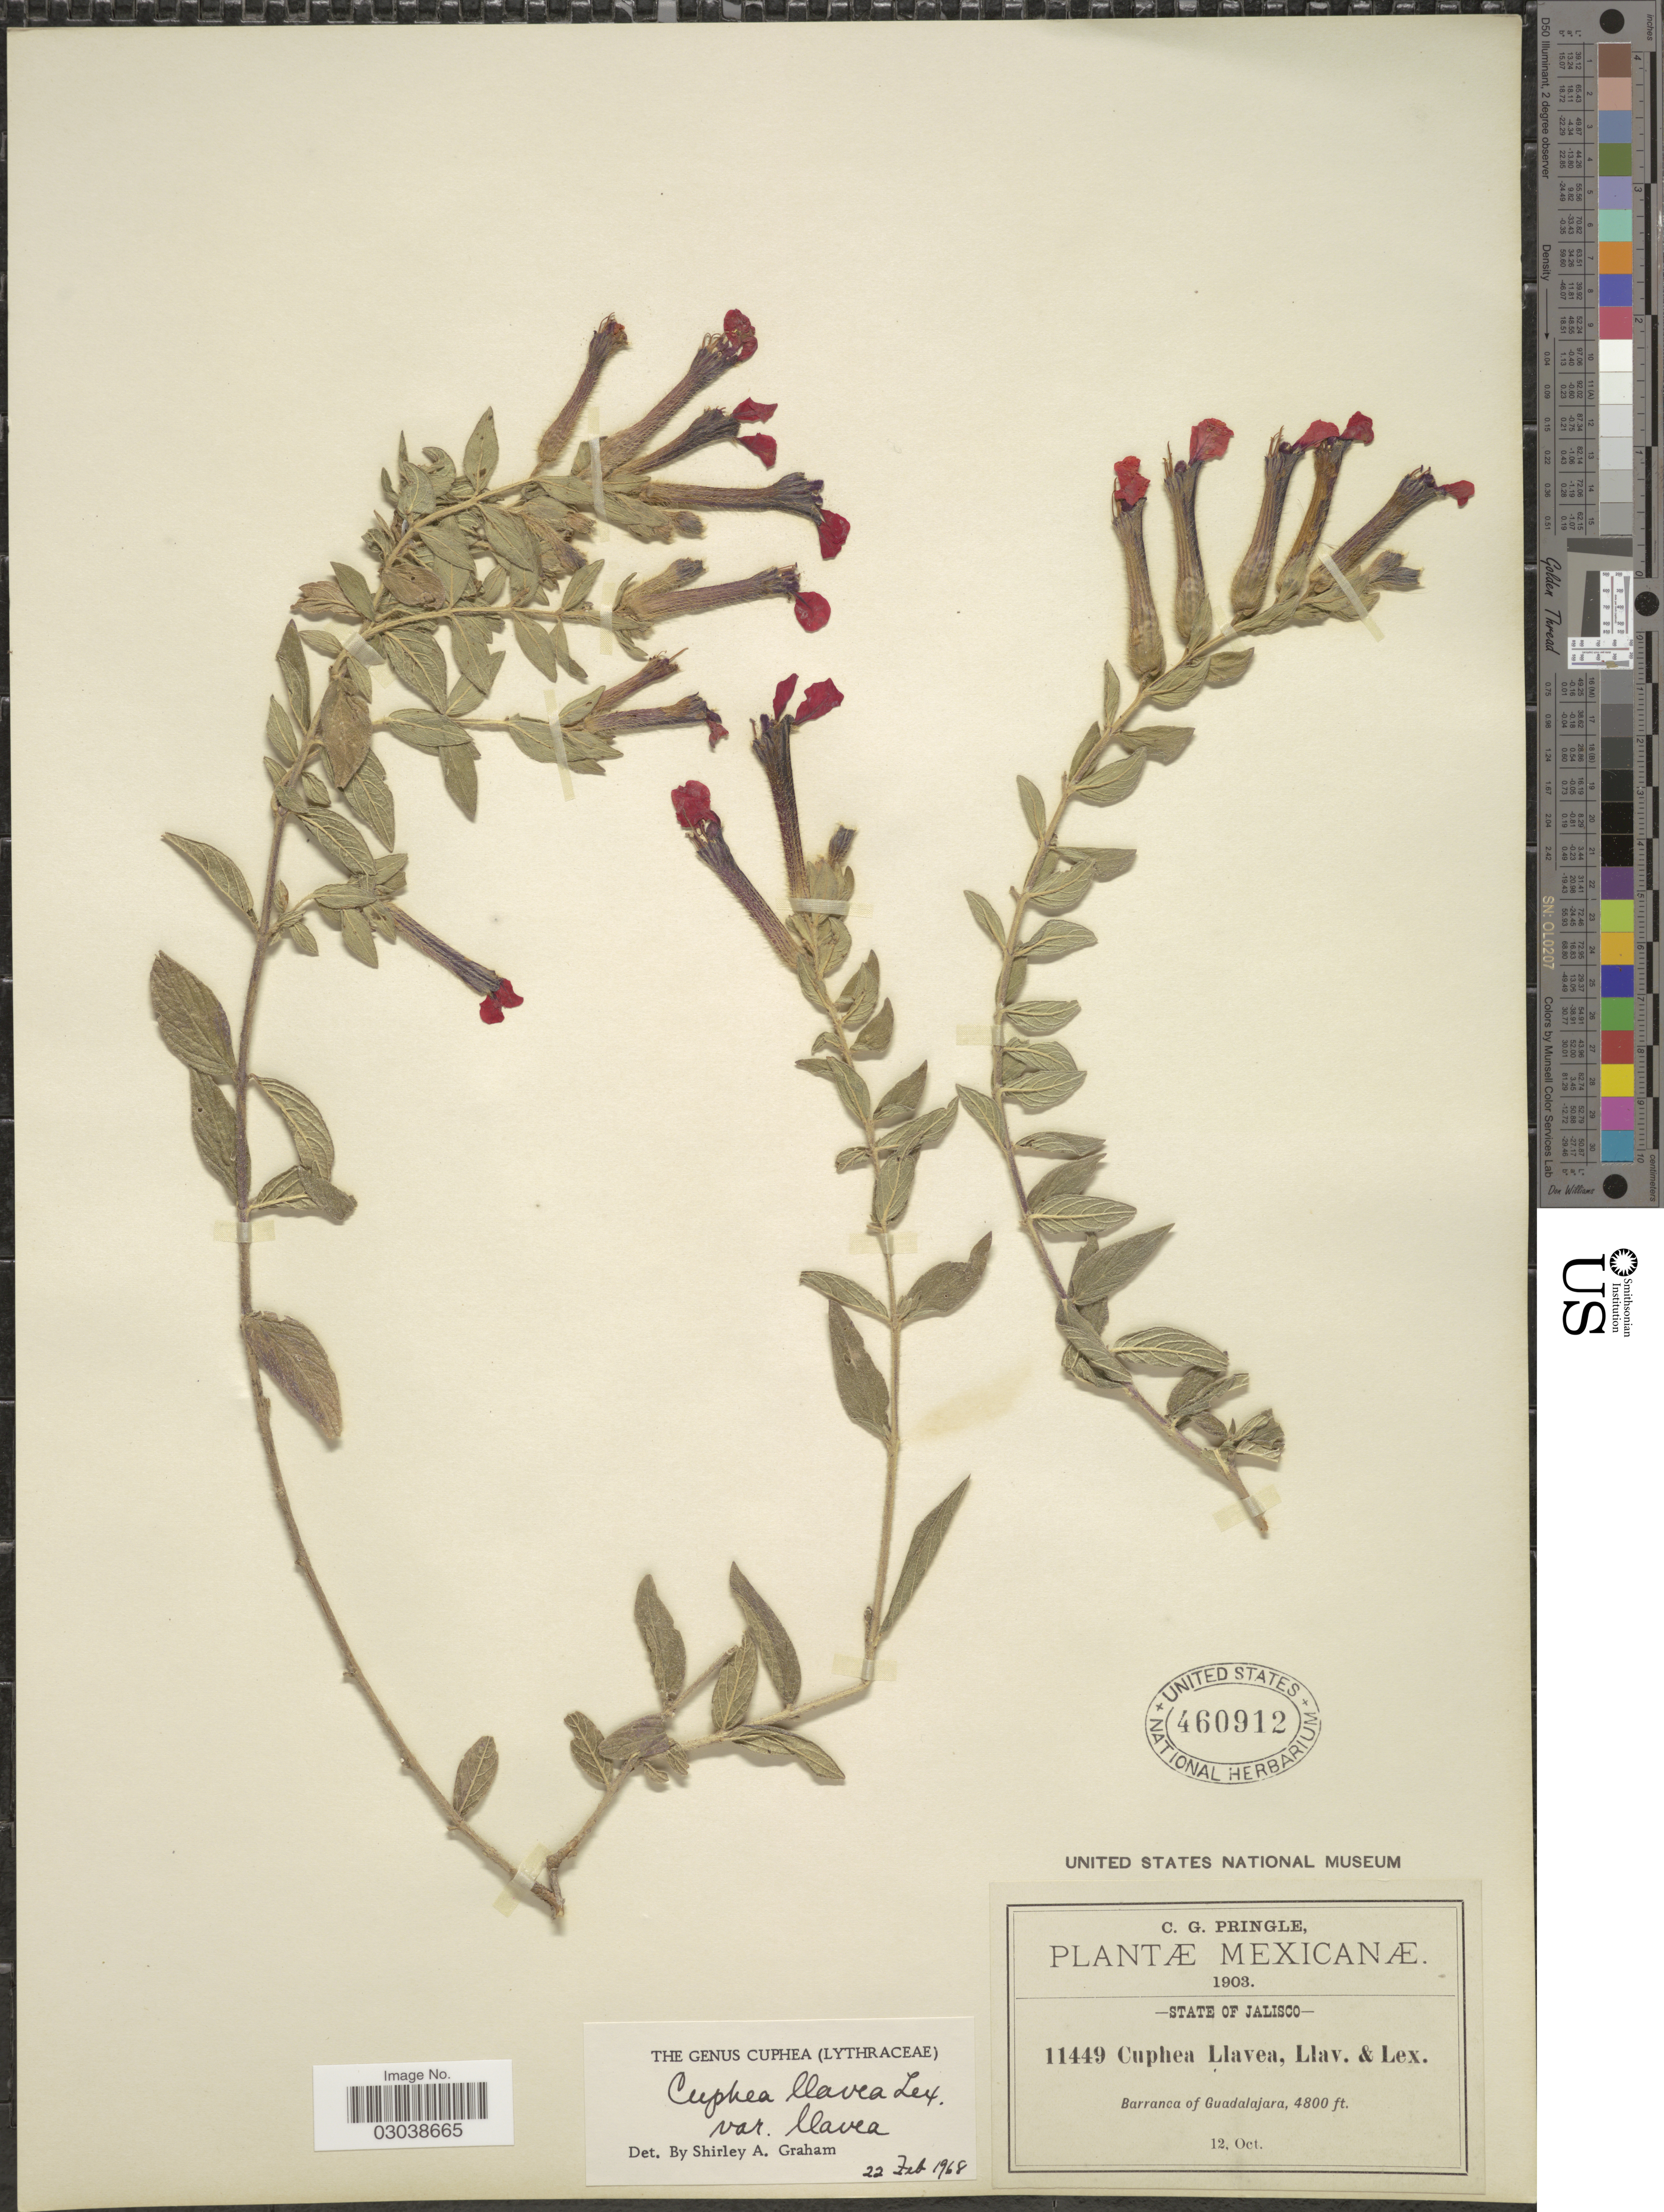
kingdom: Plantae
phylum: Tracheophyta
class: Magnoliopsida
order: Myrtales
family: Lythraceae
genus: Cuphea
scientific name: Cuphea llavea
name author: Lex.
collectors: C. G. Pringle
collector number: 11449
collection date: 1903-10-12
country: Mexico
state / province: Jalisco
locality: Barranca of Guadalajara.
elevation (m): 1463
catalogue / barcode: US 460912